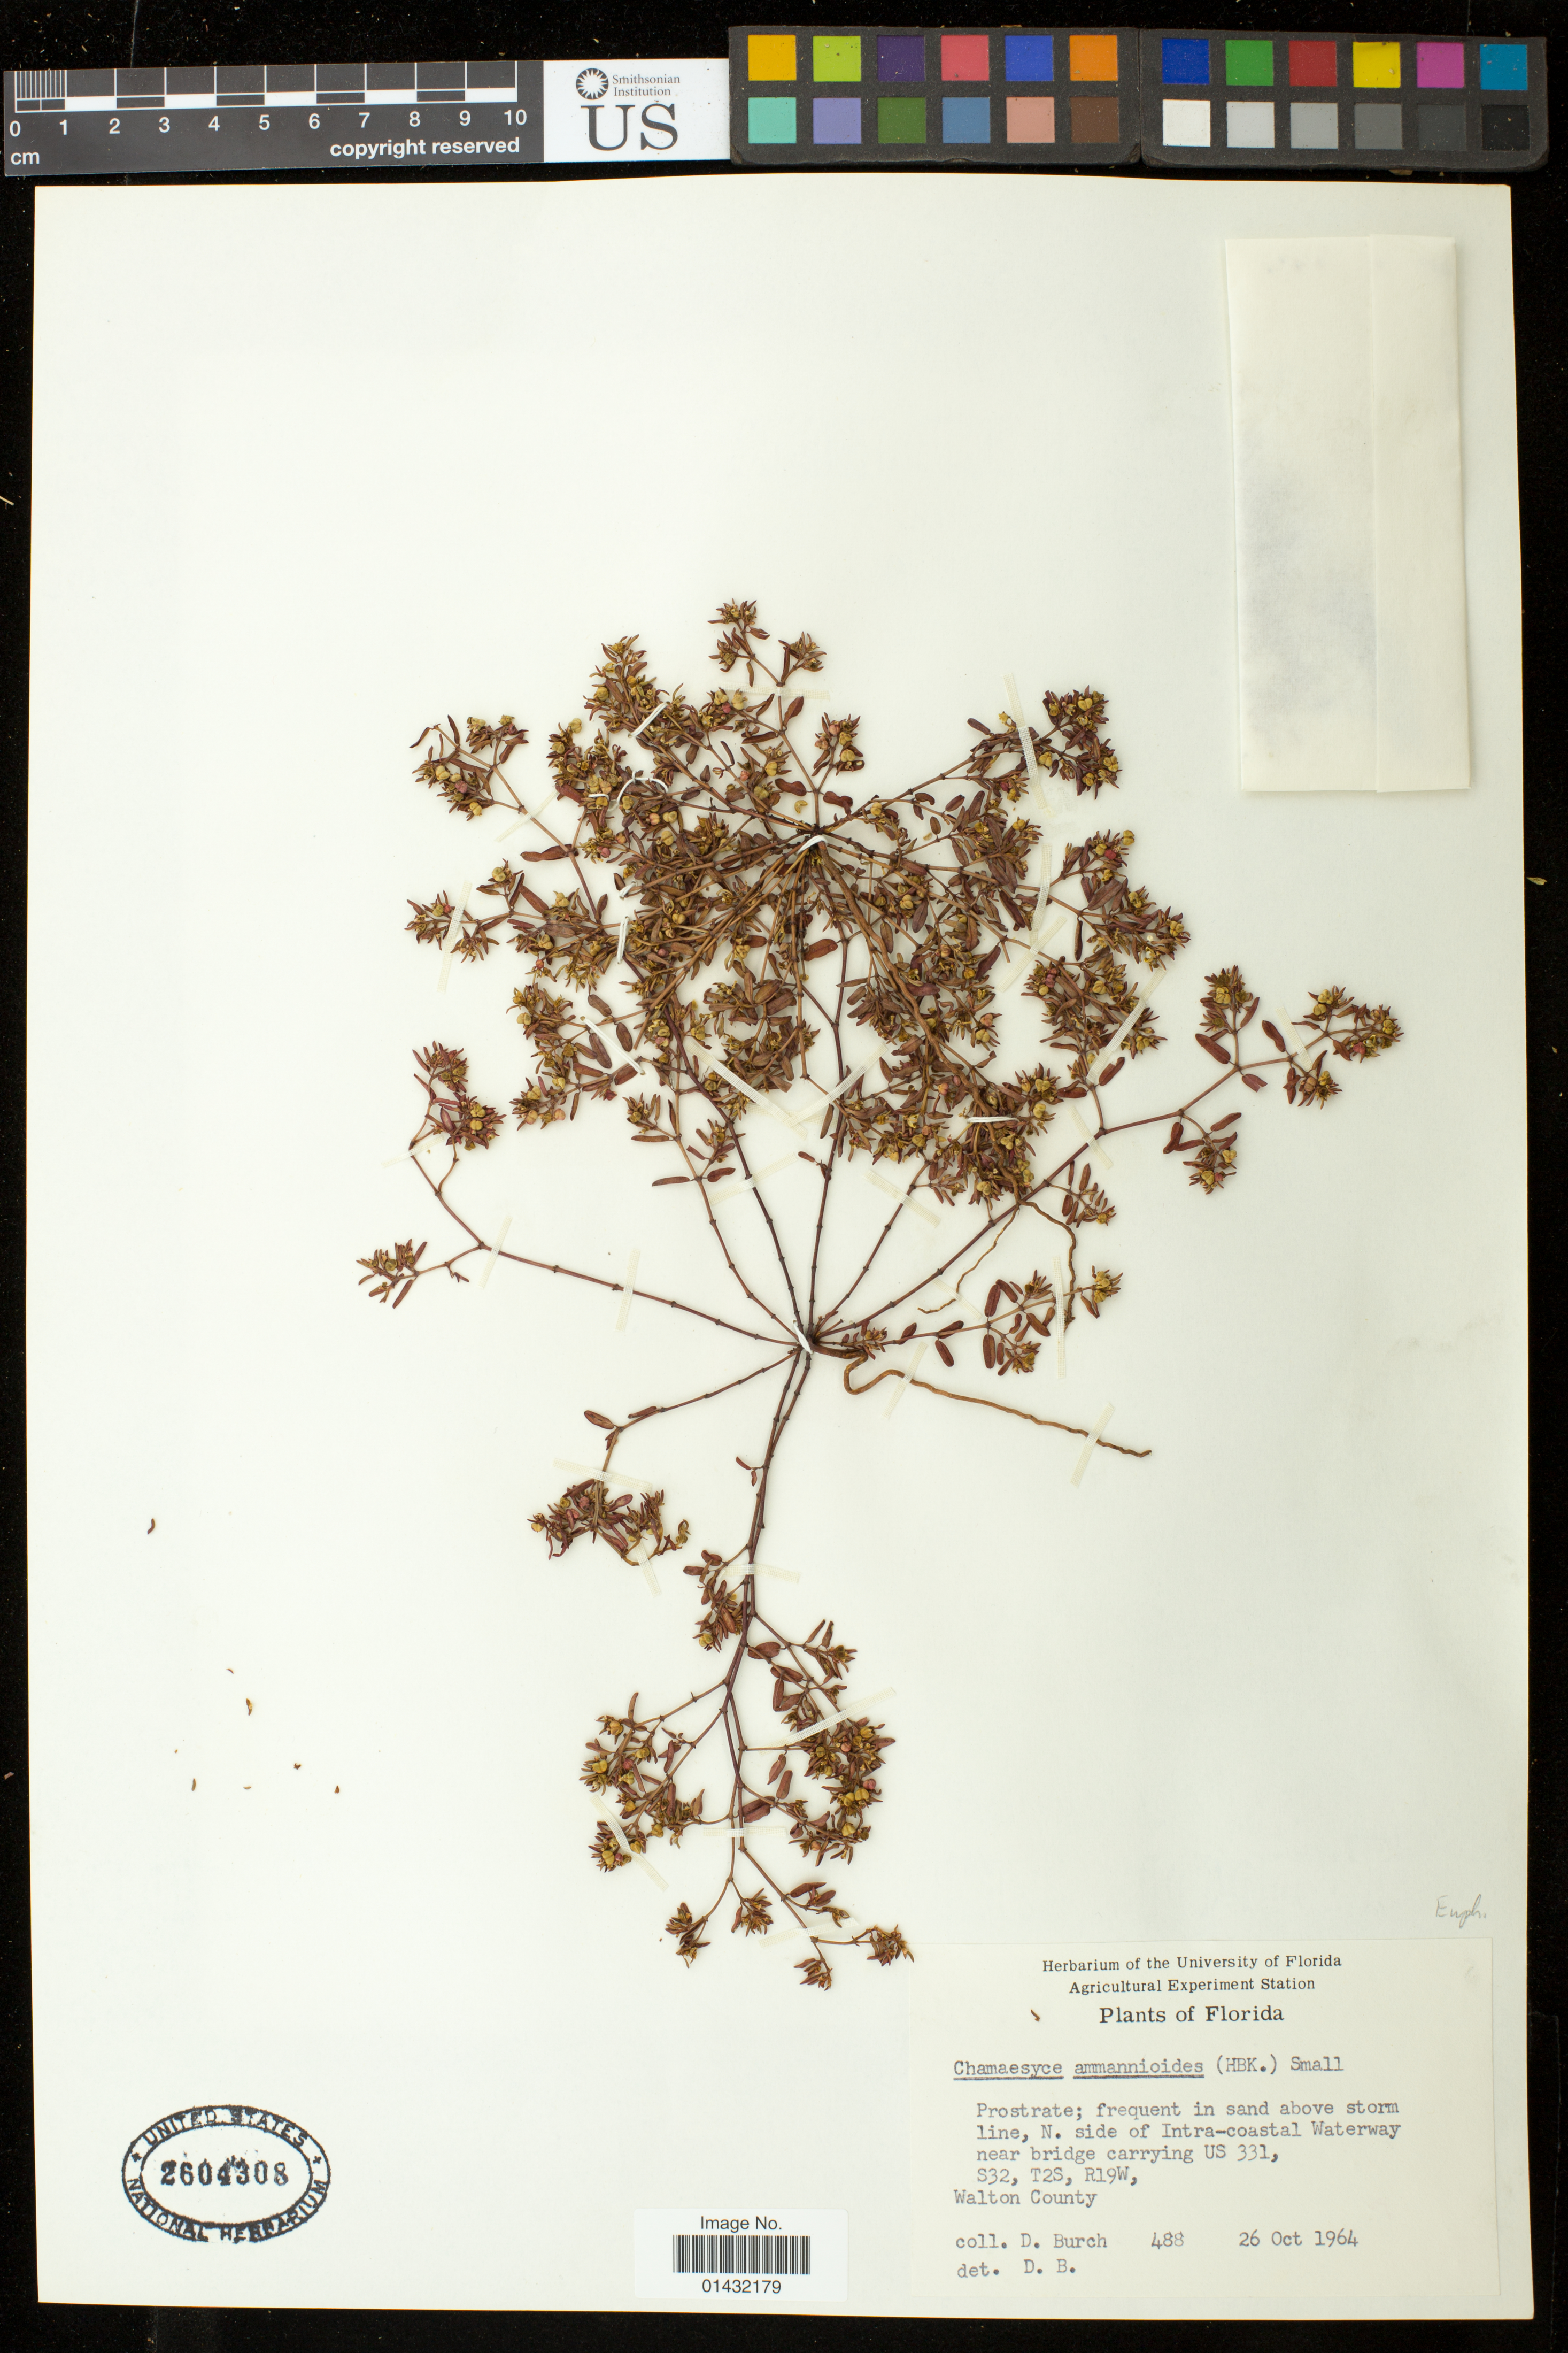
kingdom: Plantae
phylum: Tracheophyta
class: Magnoliopsida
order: Malpighiales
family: Euphorbiaceae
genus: Euphorbia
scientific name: Euphorbia bombensis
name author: Jacq.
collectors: D. Burch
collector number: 488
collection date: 1964-10-26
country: United States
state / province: Florida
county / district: Walton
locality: N. side of Intra-coastal Waterway near bridge carrying US 331, S32, T2S, R19W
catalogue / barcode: US 2604308